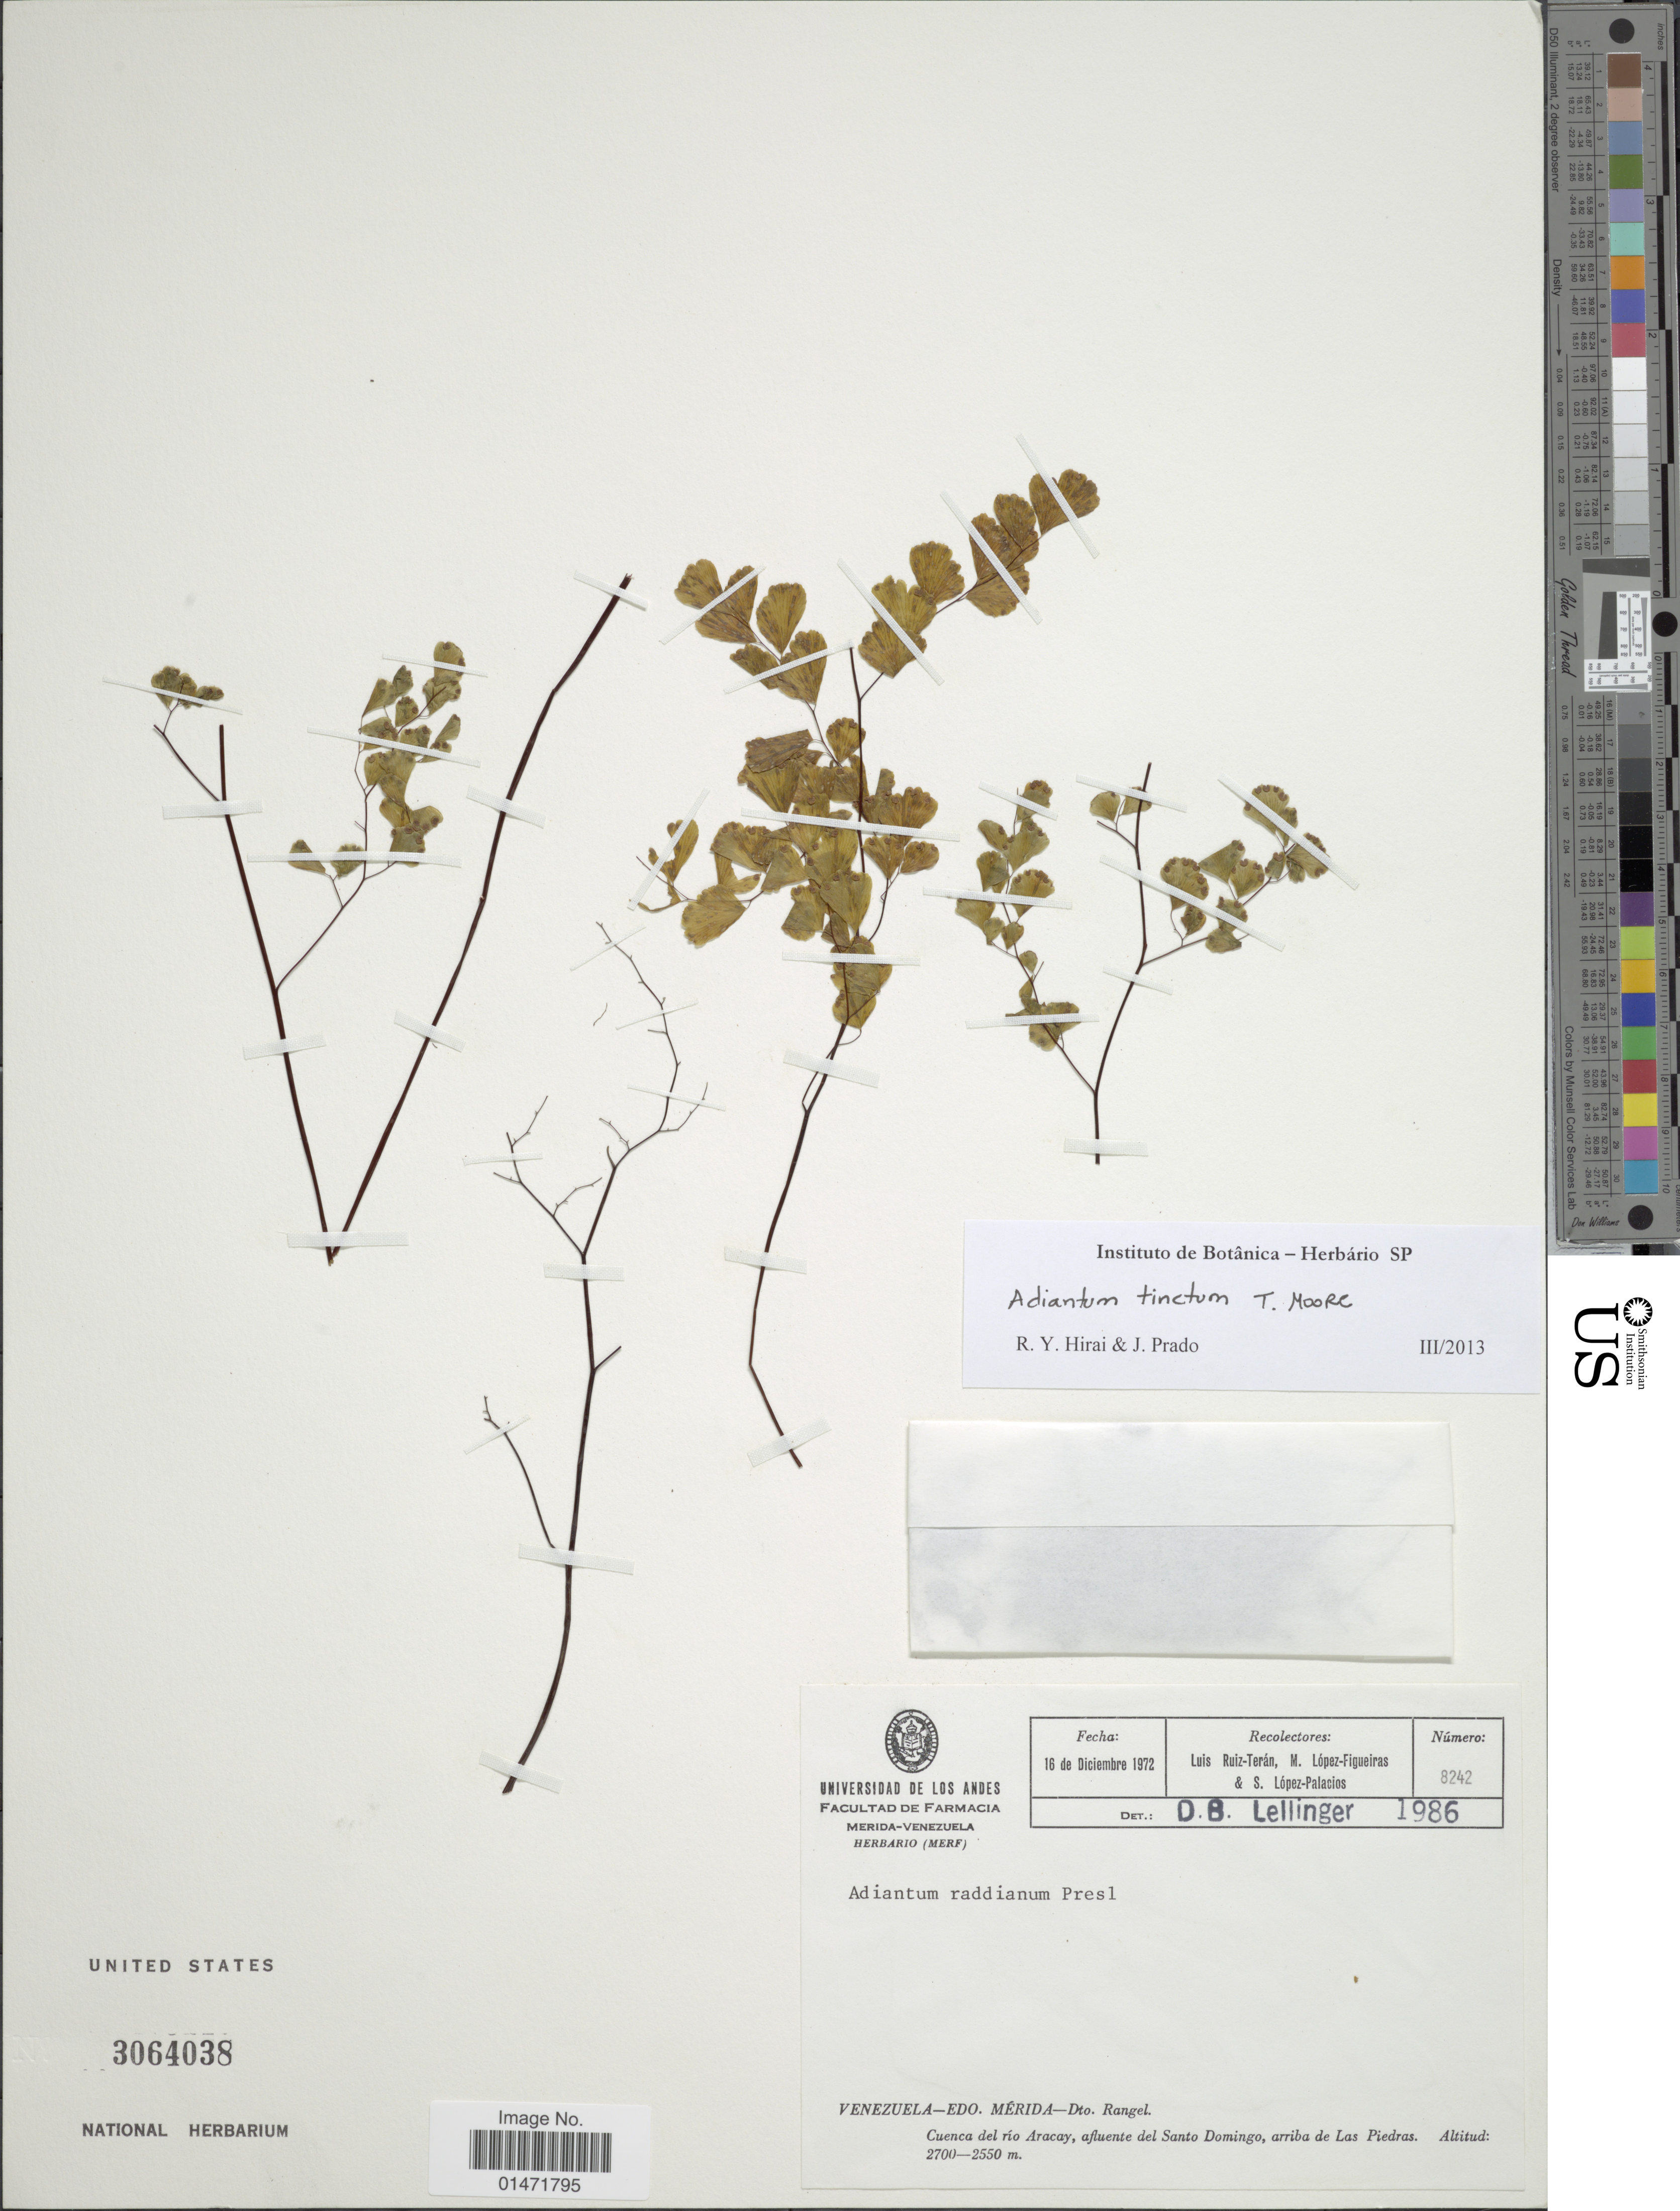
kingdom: Plantae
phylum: Tracheophyta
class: Polypodiopsida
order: Polypodiales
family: Pteridaceae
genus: Adiantum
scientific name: Adiantum tinctum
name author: T. Moore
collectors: L. E. Ruíz-Terán, M. López Figueiras & S. López-Palacios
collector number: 8242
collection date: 1972-12-16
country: Venezuela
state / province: Mérida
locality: Dto. Rangel. Cuenca del río Aracay, afluente del Santo Domingo, arriba de Las Piedras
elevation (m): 2550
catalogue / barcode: US 3064038